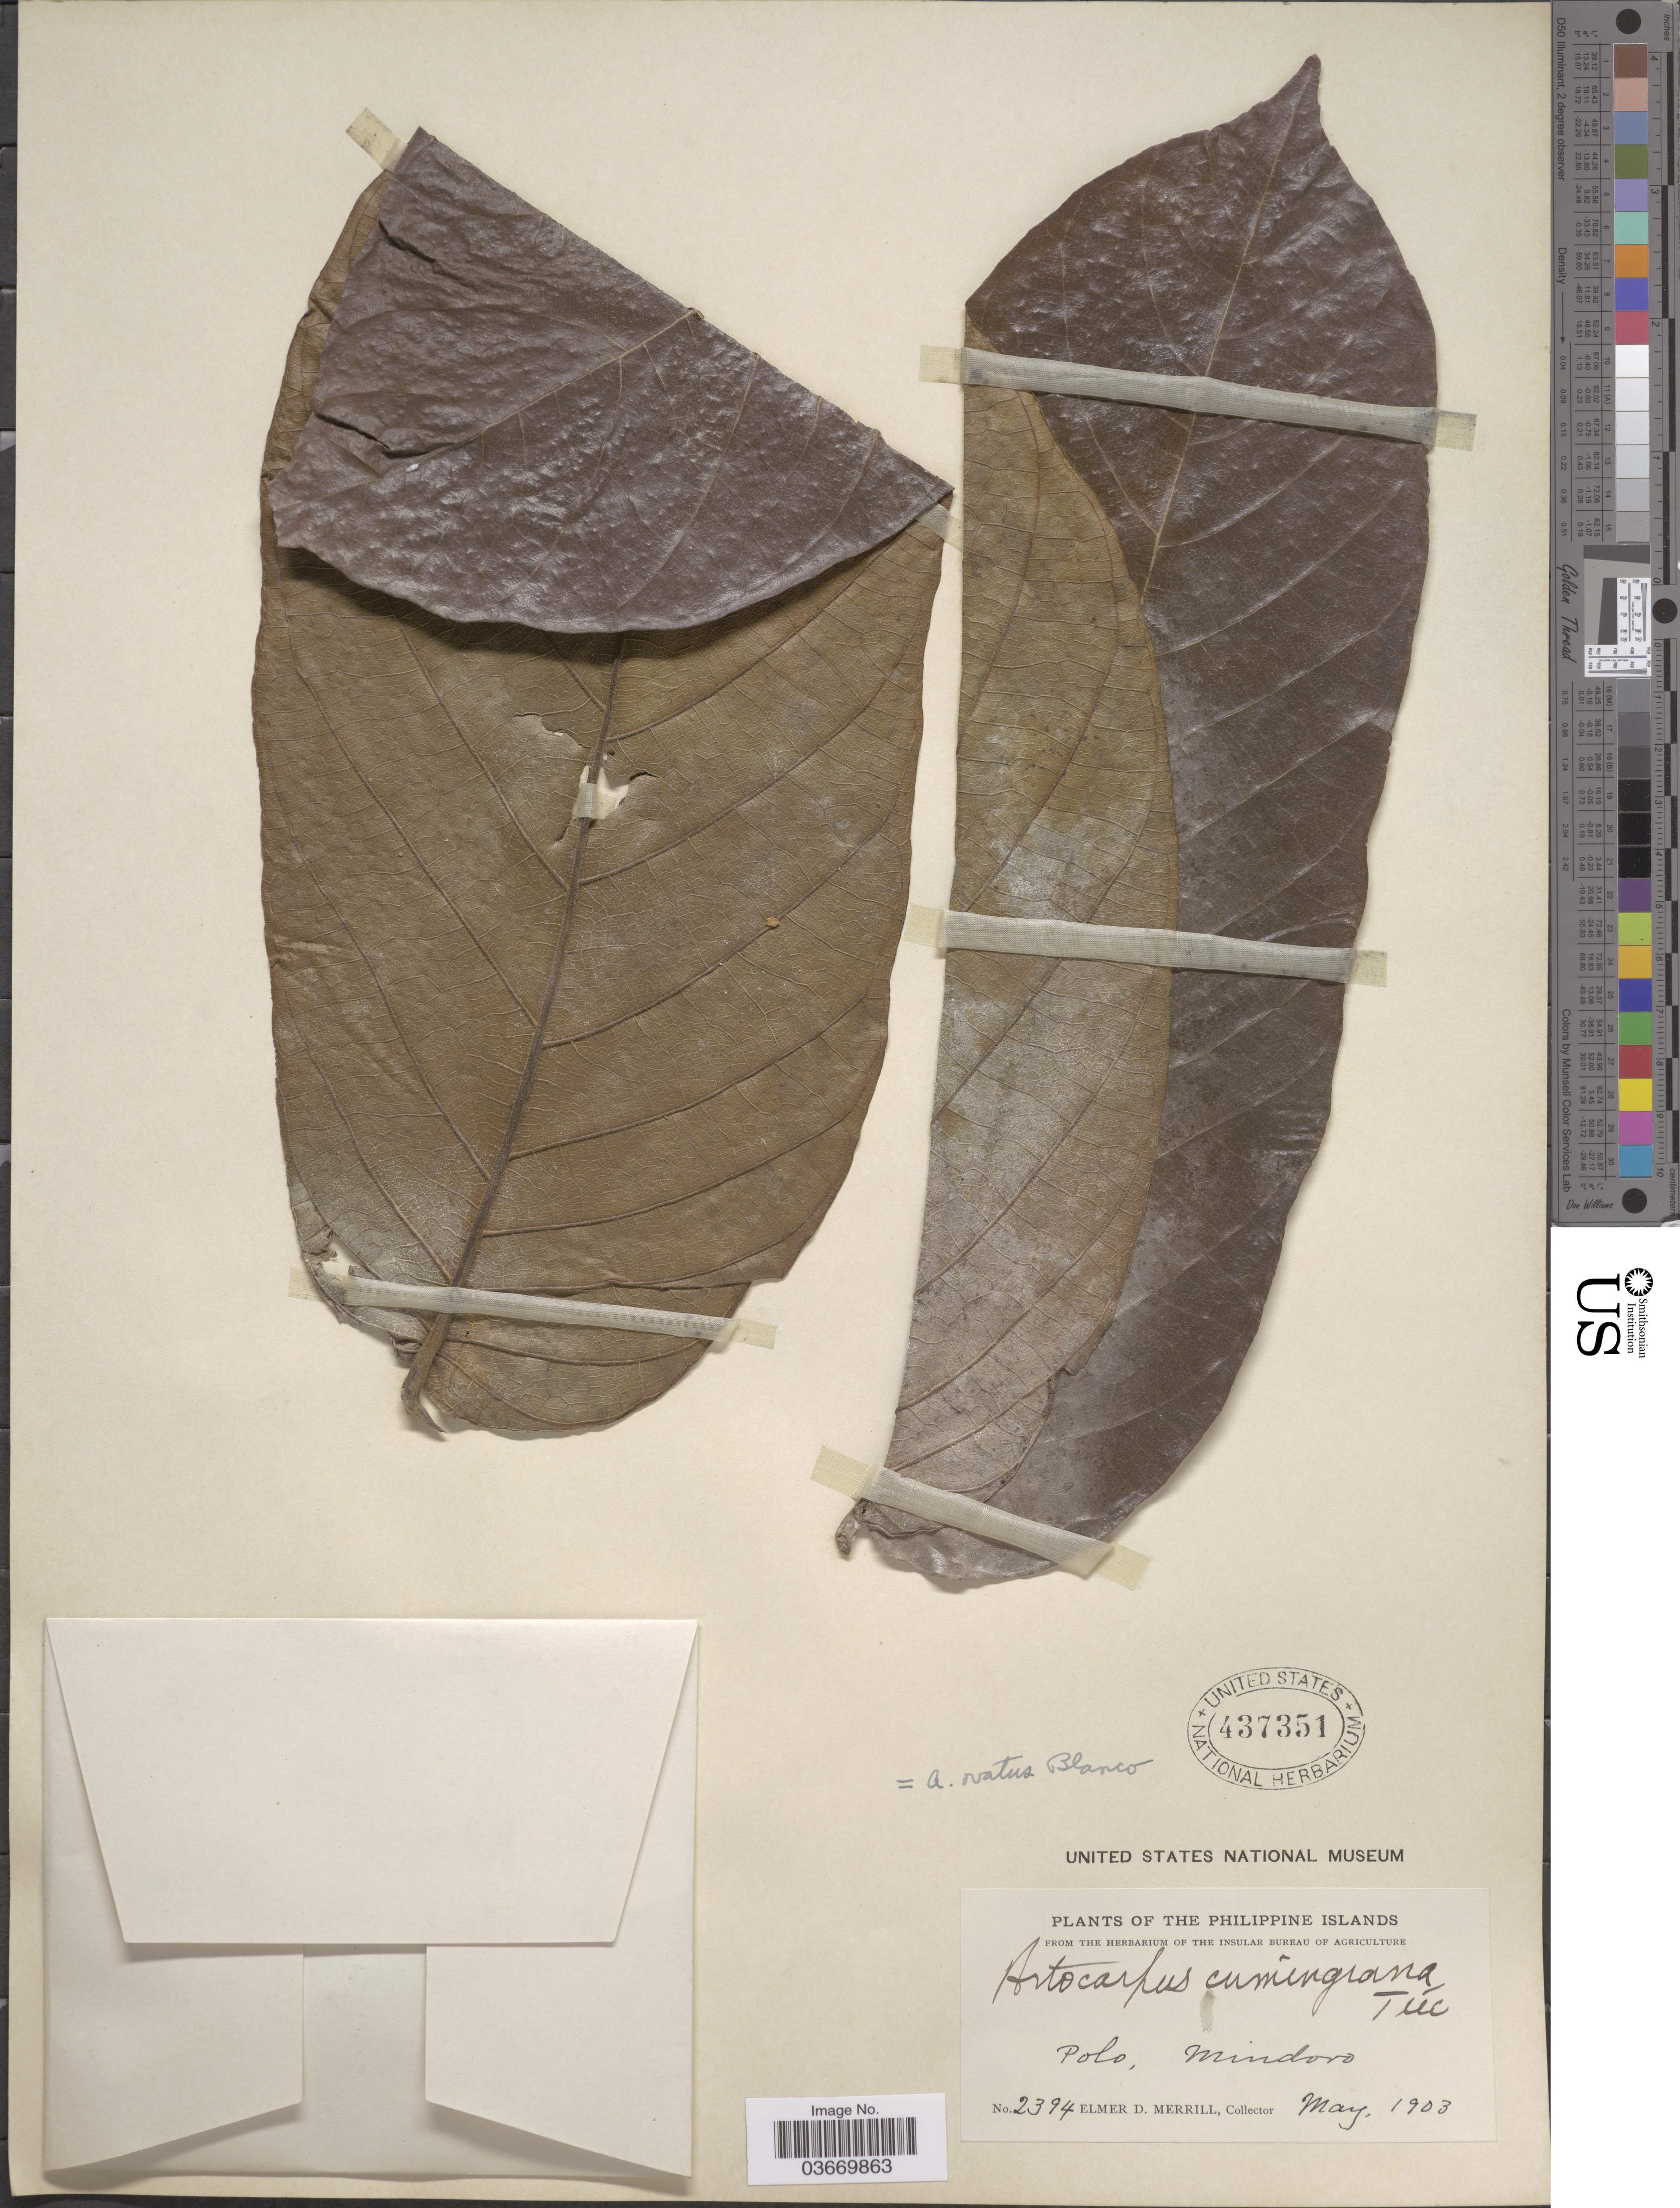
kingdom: Plantae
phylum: Tracheophyta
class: Magnoliopsida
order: Rosales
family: Moraceae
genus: Artocarpus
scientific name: Artocarpus ovatus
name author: Blanco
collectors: E. D. Merrill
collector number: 2394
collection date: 1903-05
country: Philippines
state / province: Mimaropa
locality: The Philippine Islands. Polo, Mindoro.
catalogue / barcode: US 437351